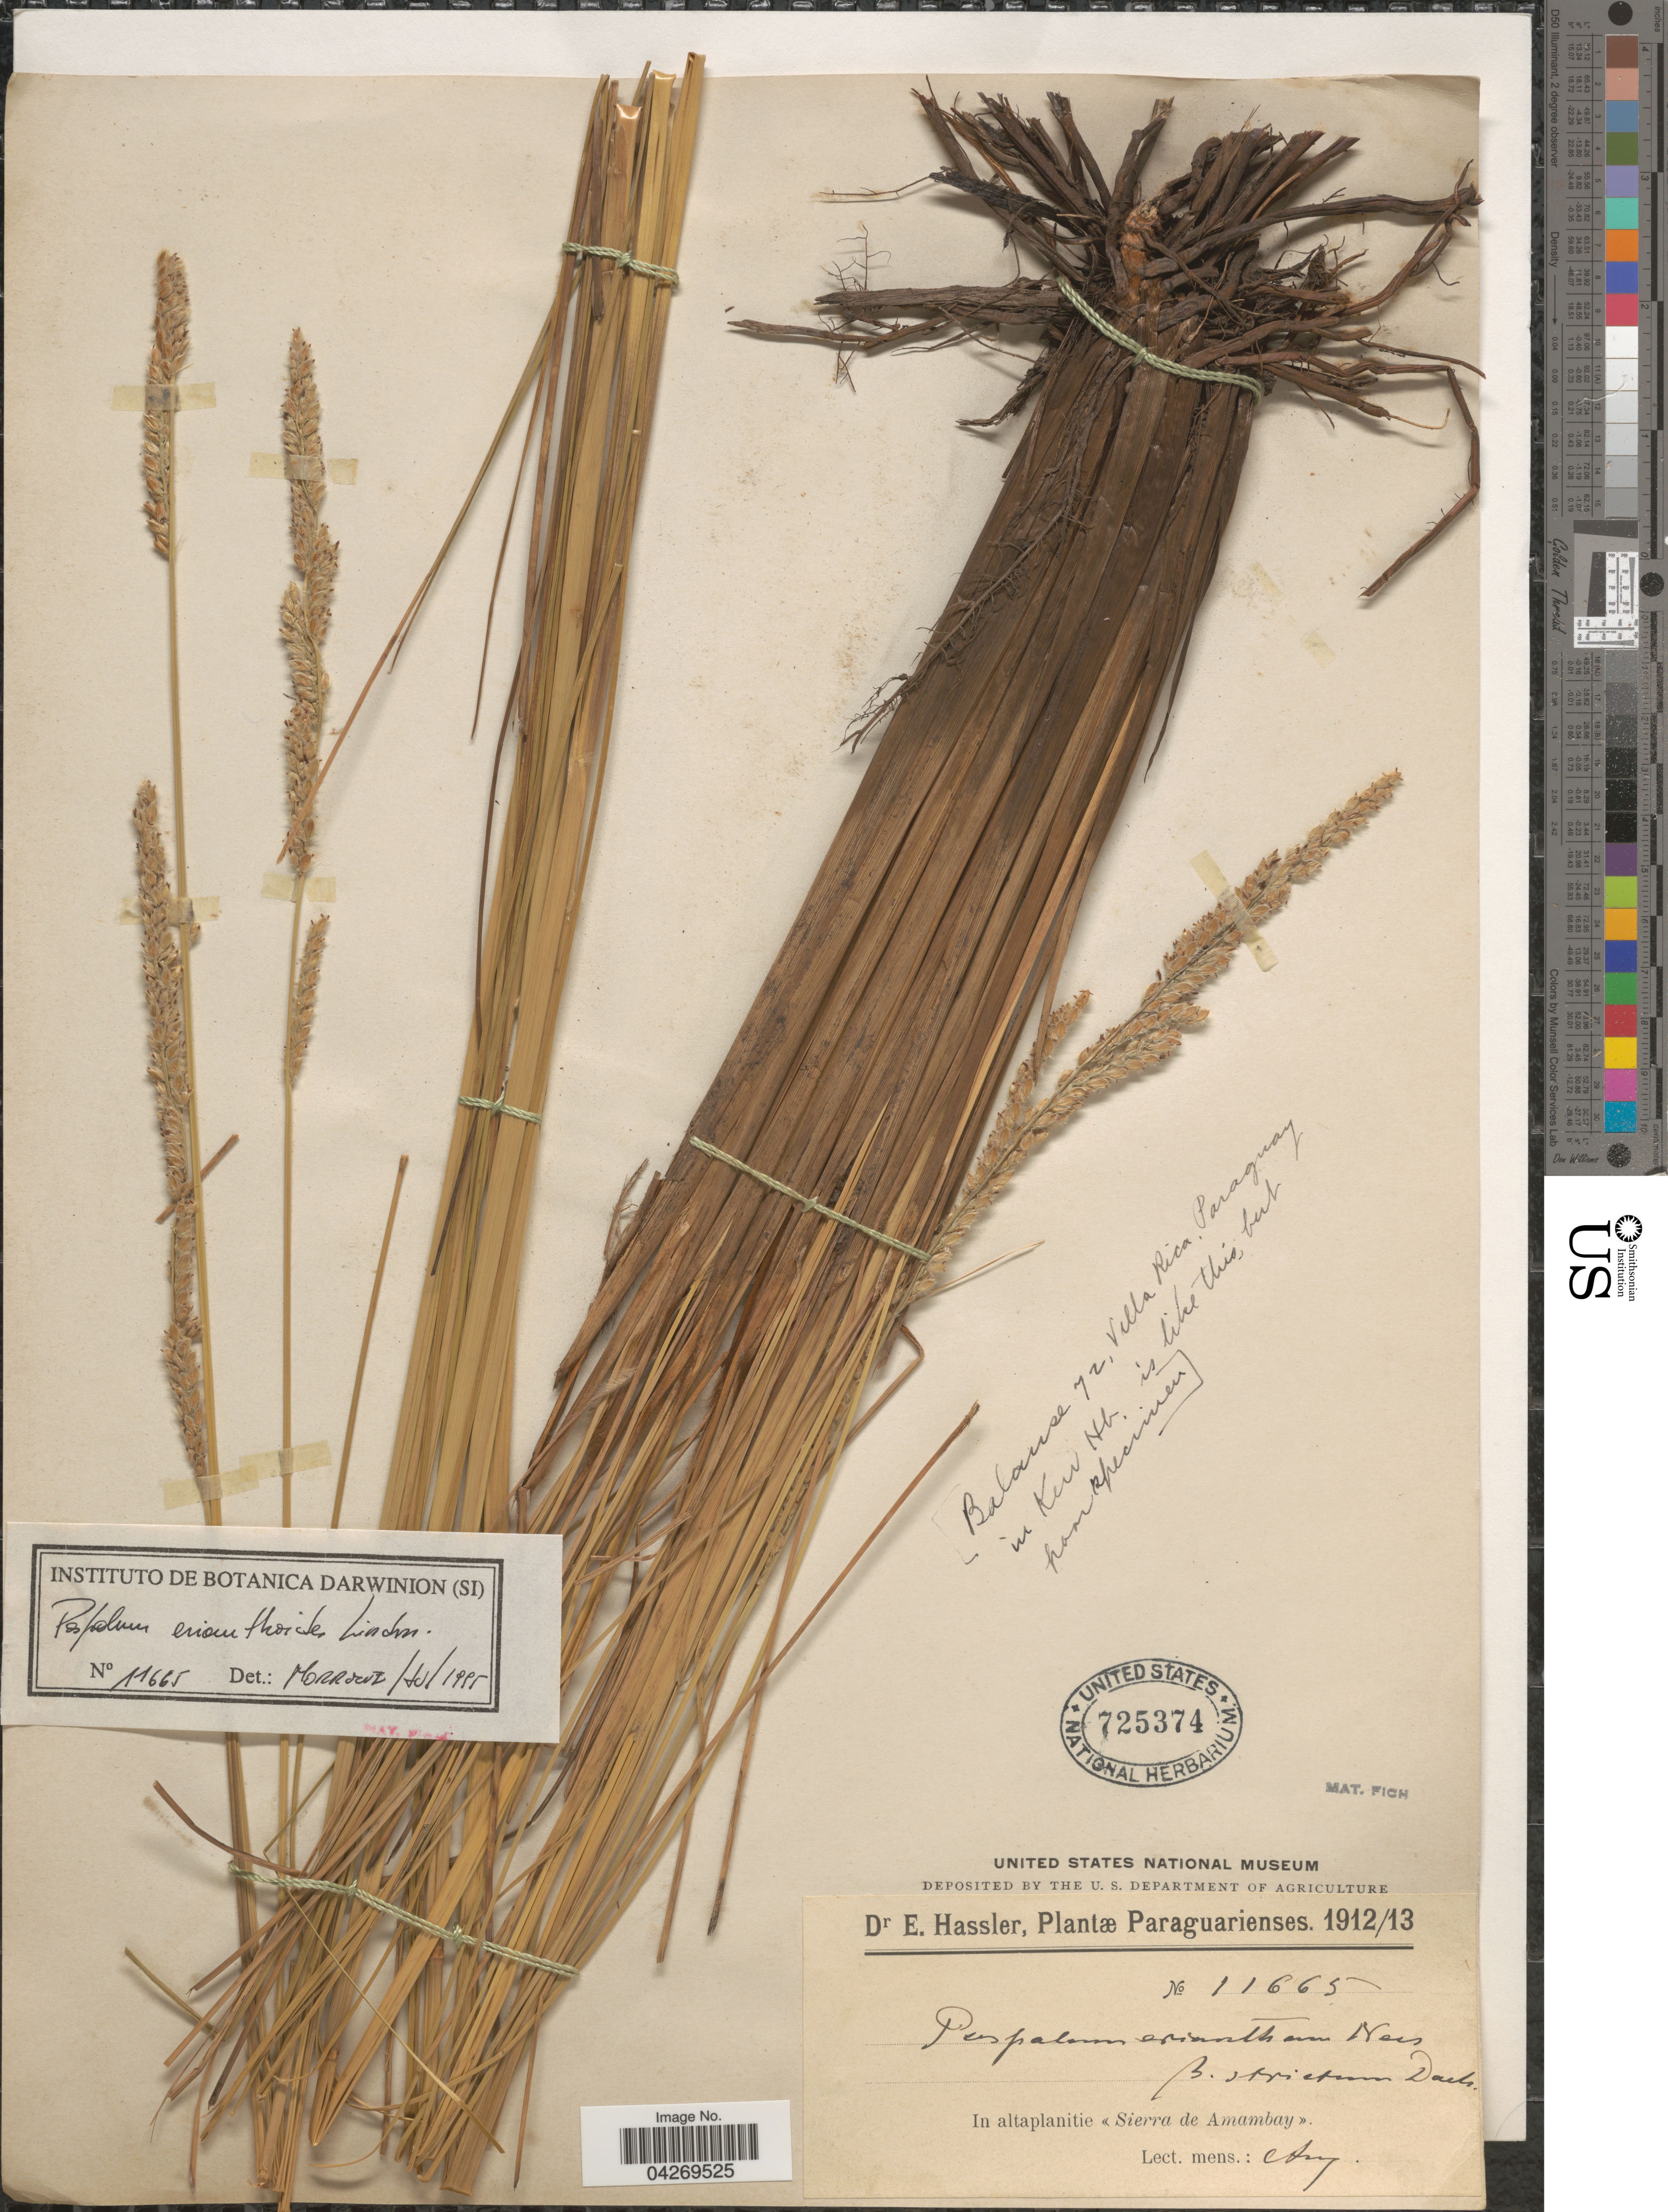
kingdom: Plantae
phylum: Tracheophyta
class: Liliopsida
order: Poales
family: Poaceae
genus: Paspalum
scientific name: Paspalum erianthoides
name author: Lindm.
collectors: E. Hassler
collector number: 11665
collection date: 1912-08/1913-08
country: Paraguay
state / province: Amambay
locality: In altaplanitie <Sierra de Amambay>.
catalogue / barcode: US 725374